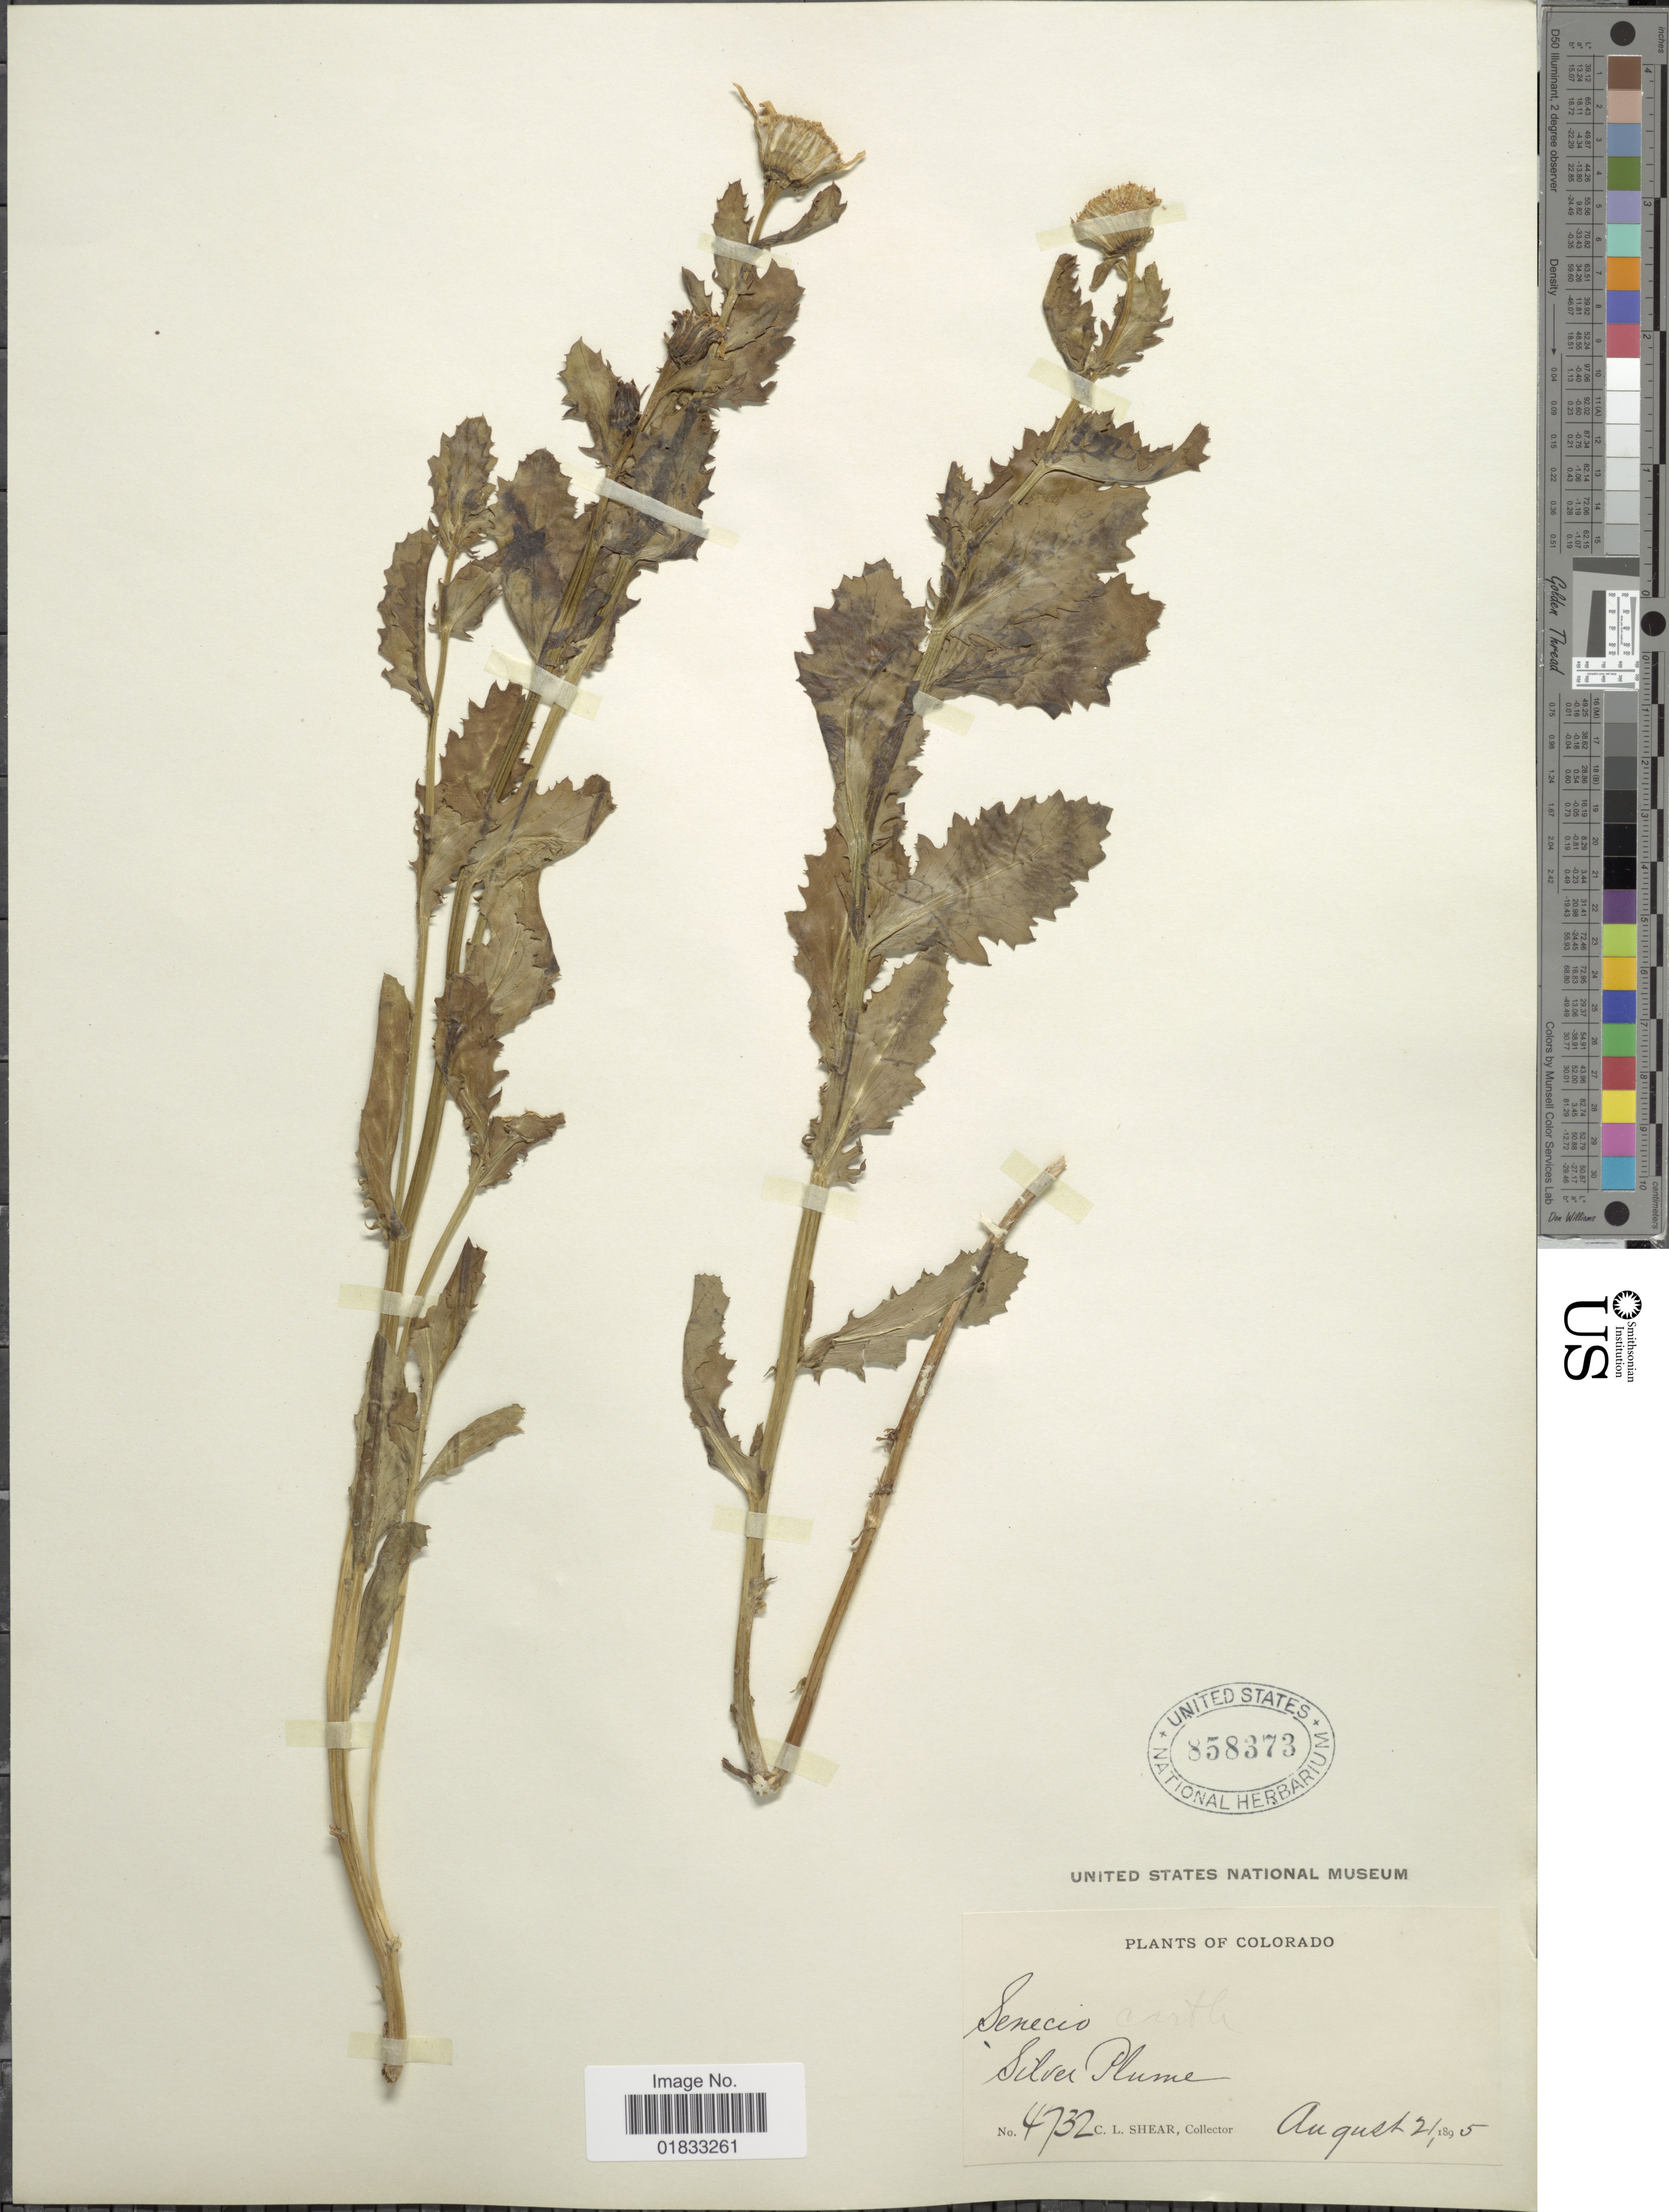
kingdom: Plantae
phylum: Tracheophyta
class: Magnoliopsida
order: Asterales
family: Asteraceae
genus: Senecio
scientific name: Senecio fremontii var. blitoides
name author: (Greene) Cronq.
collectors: C. L. Shear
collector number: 4732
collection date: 1895-08-21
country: United States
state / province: Colorado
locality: Silver Plume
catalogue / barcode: US 858373